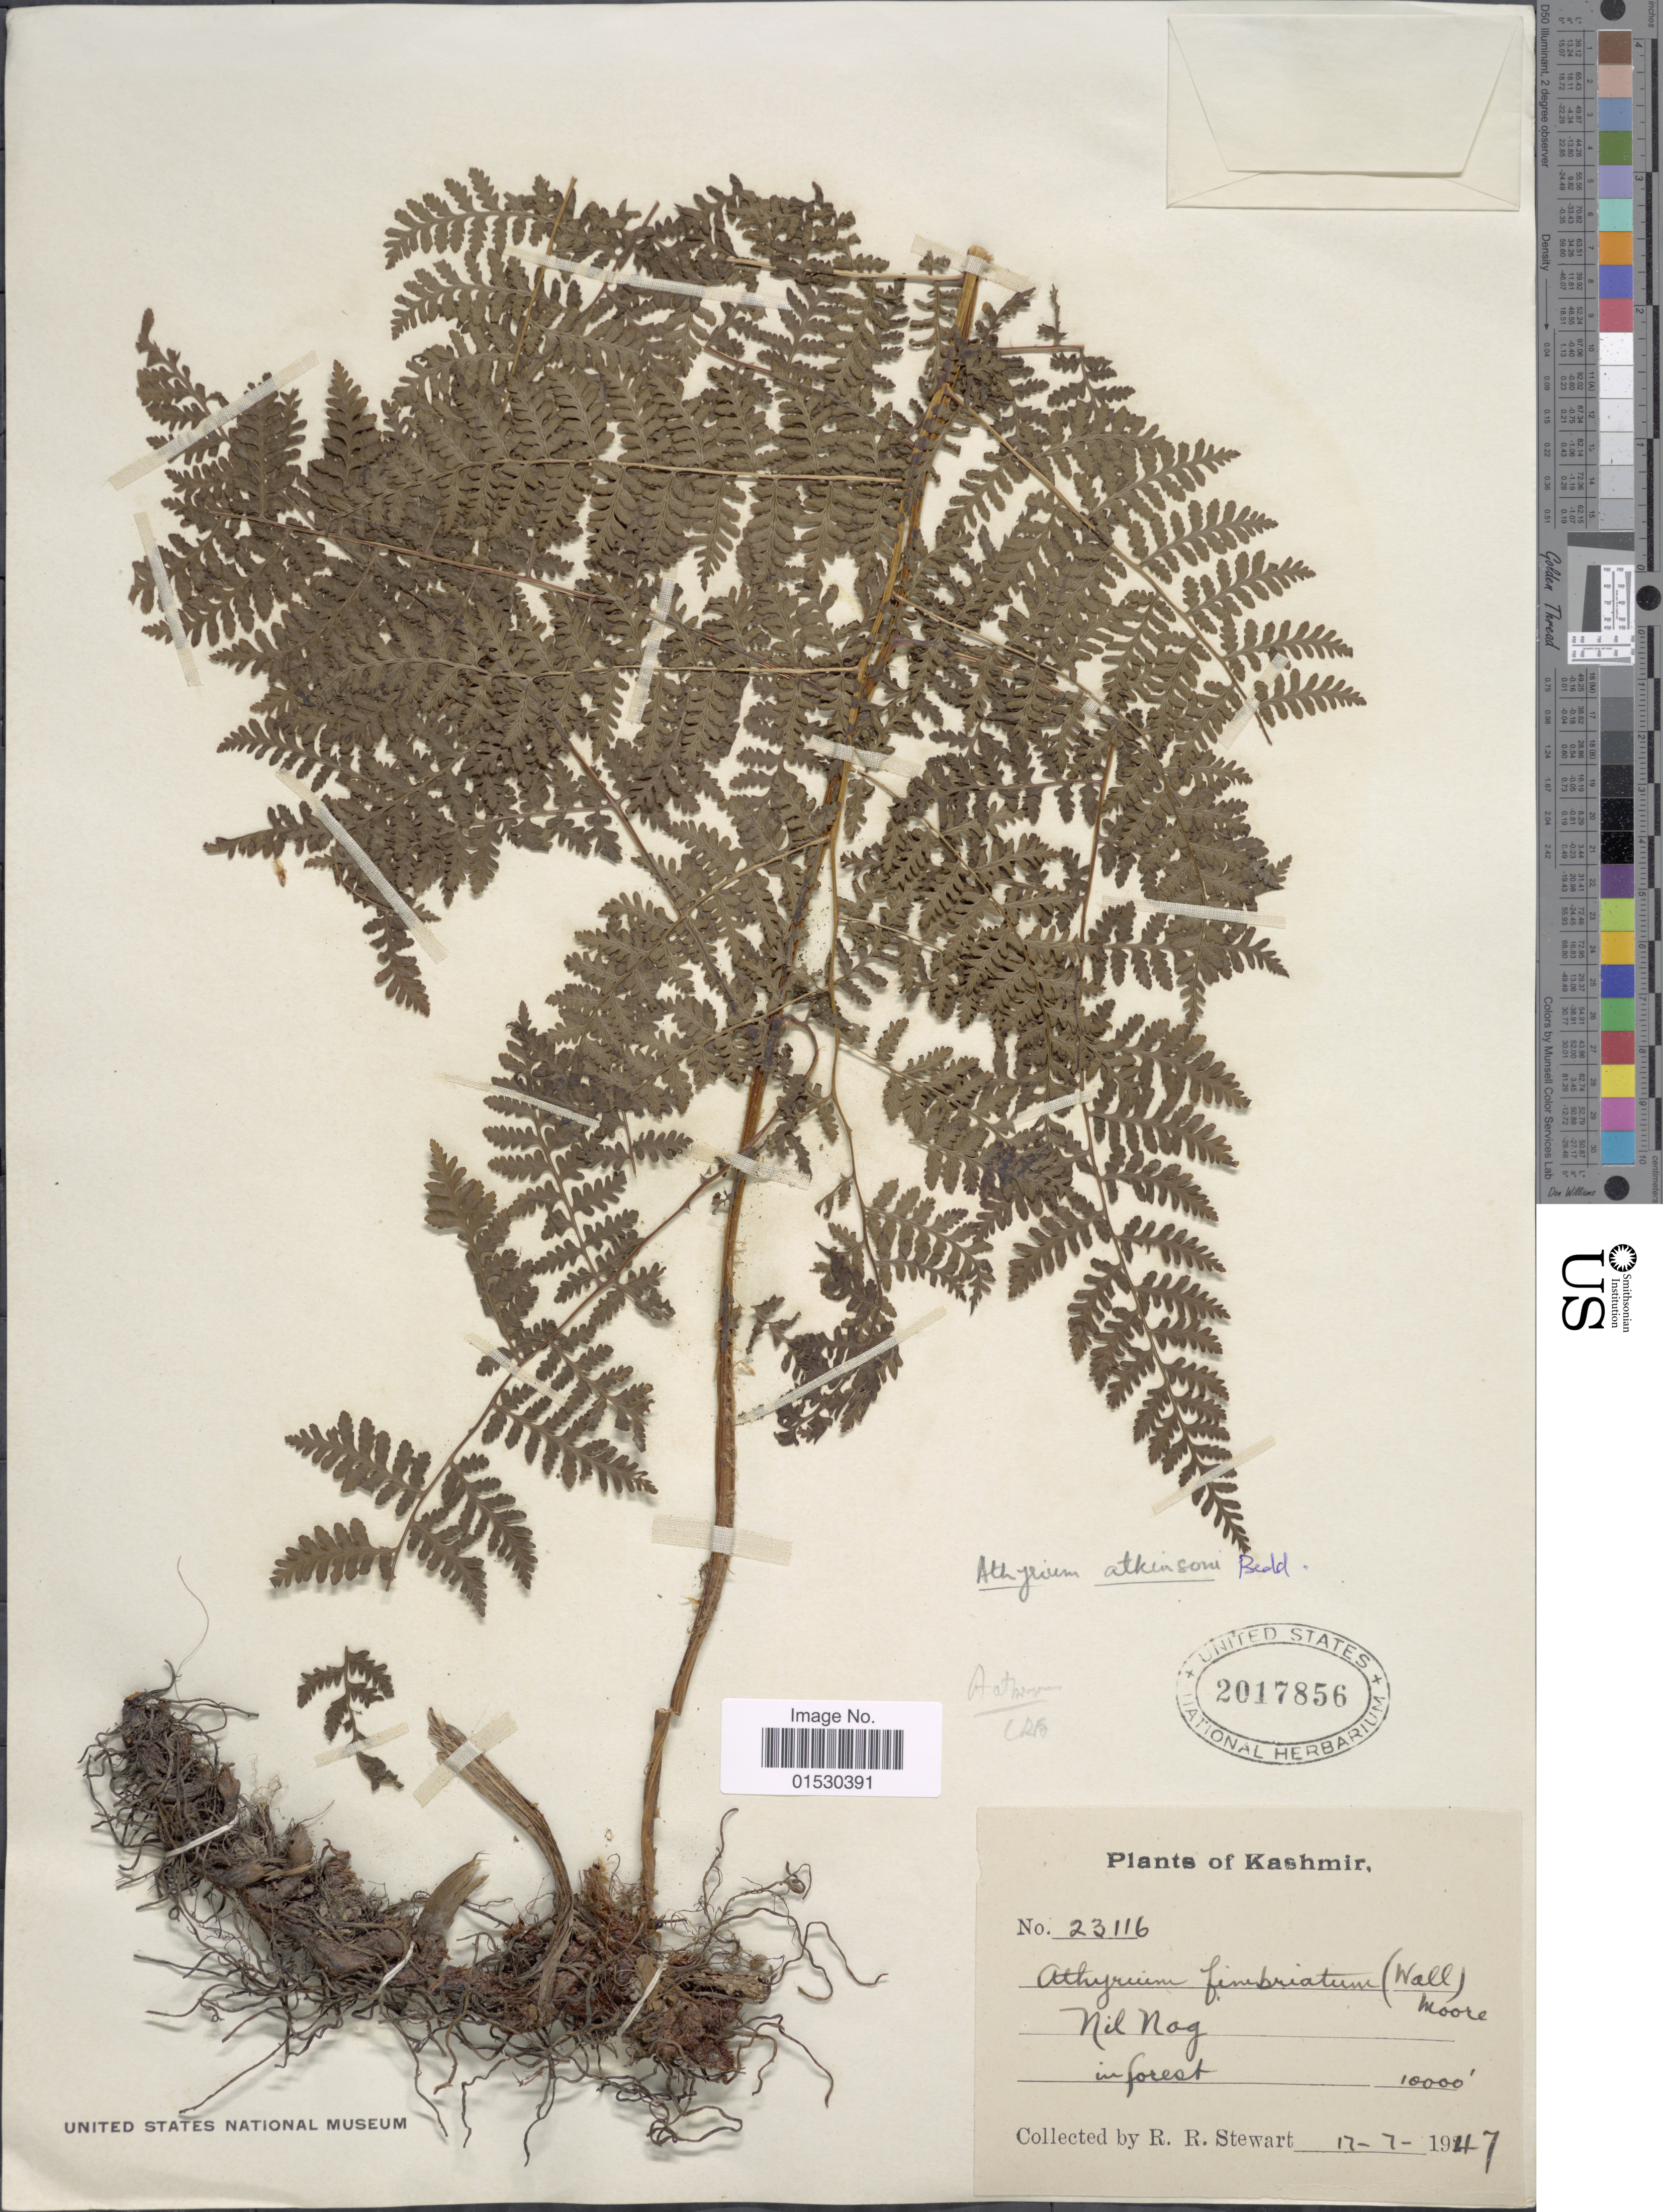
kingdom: Plantae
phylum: Tracheophyta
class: Polypodiopsida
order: Polypodiales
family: Athyriaceae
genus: Athyrium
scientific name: Athyrium atkinsonii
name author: Bedd.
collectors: R. R. Stewart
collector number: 23116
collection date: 1947-07-13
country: India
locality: Kashmir, Nil Nog in forest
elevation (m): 3048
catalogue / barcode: US 2017856